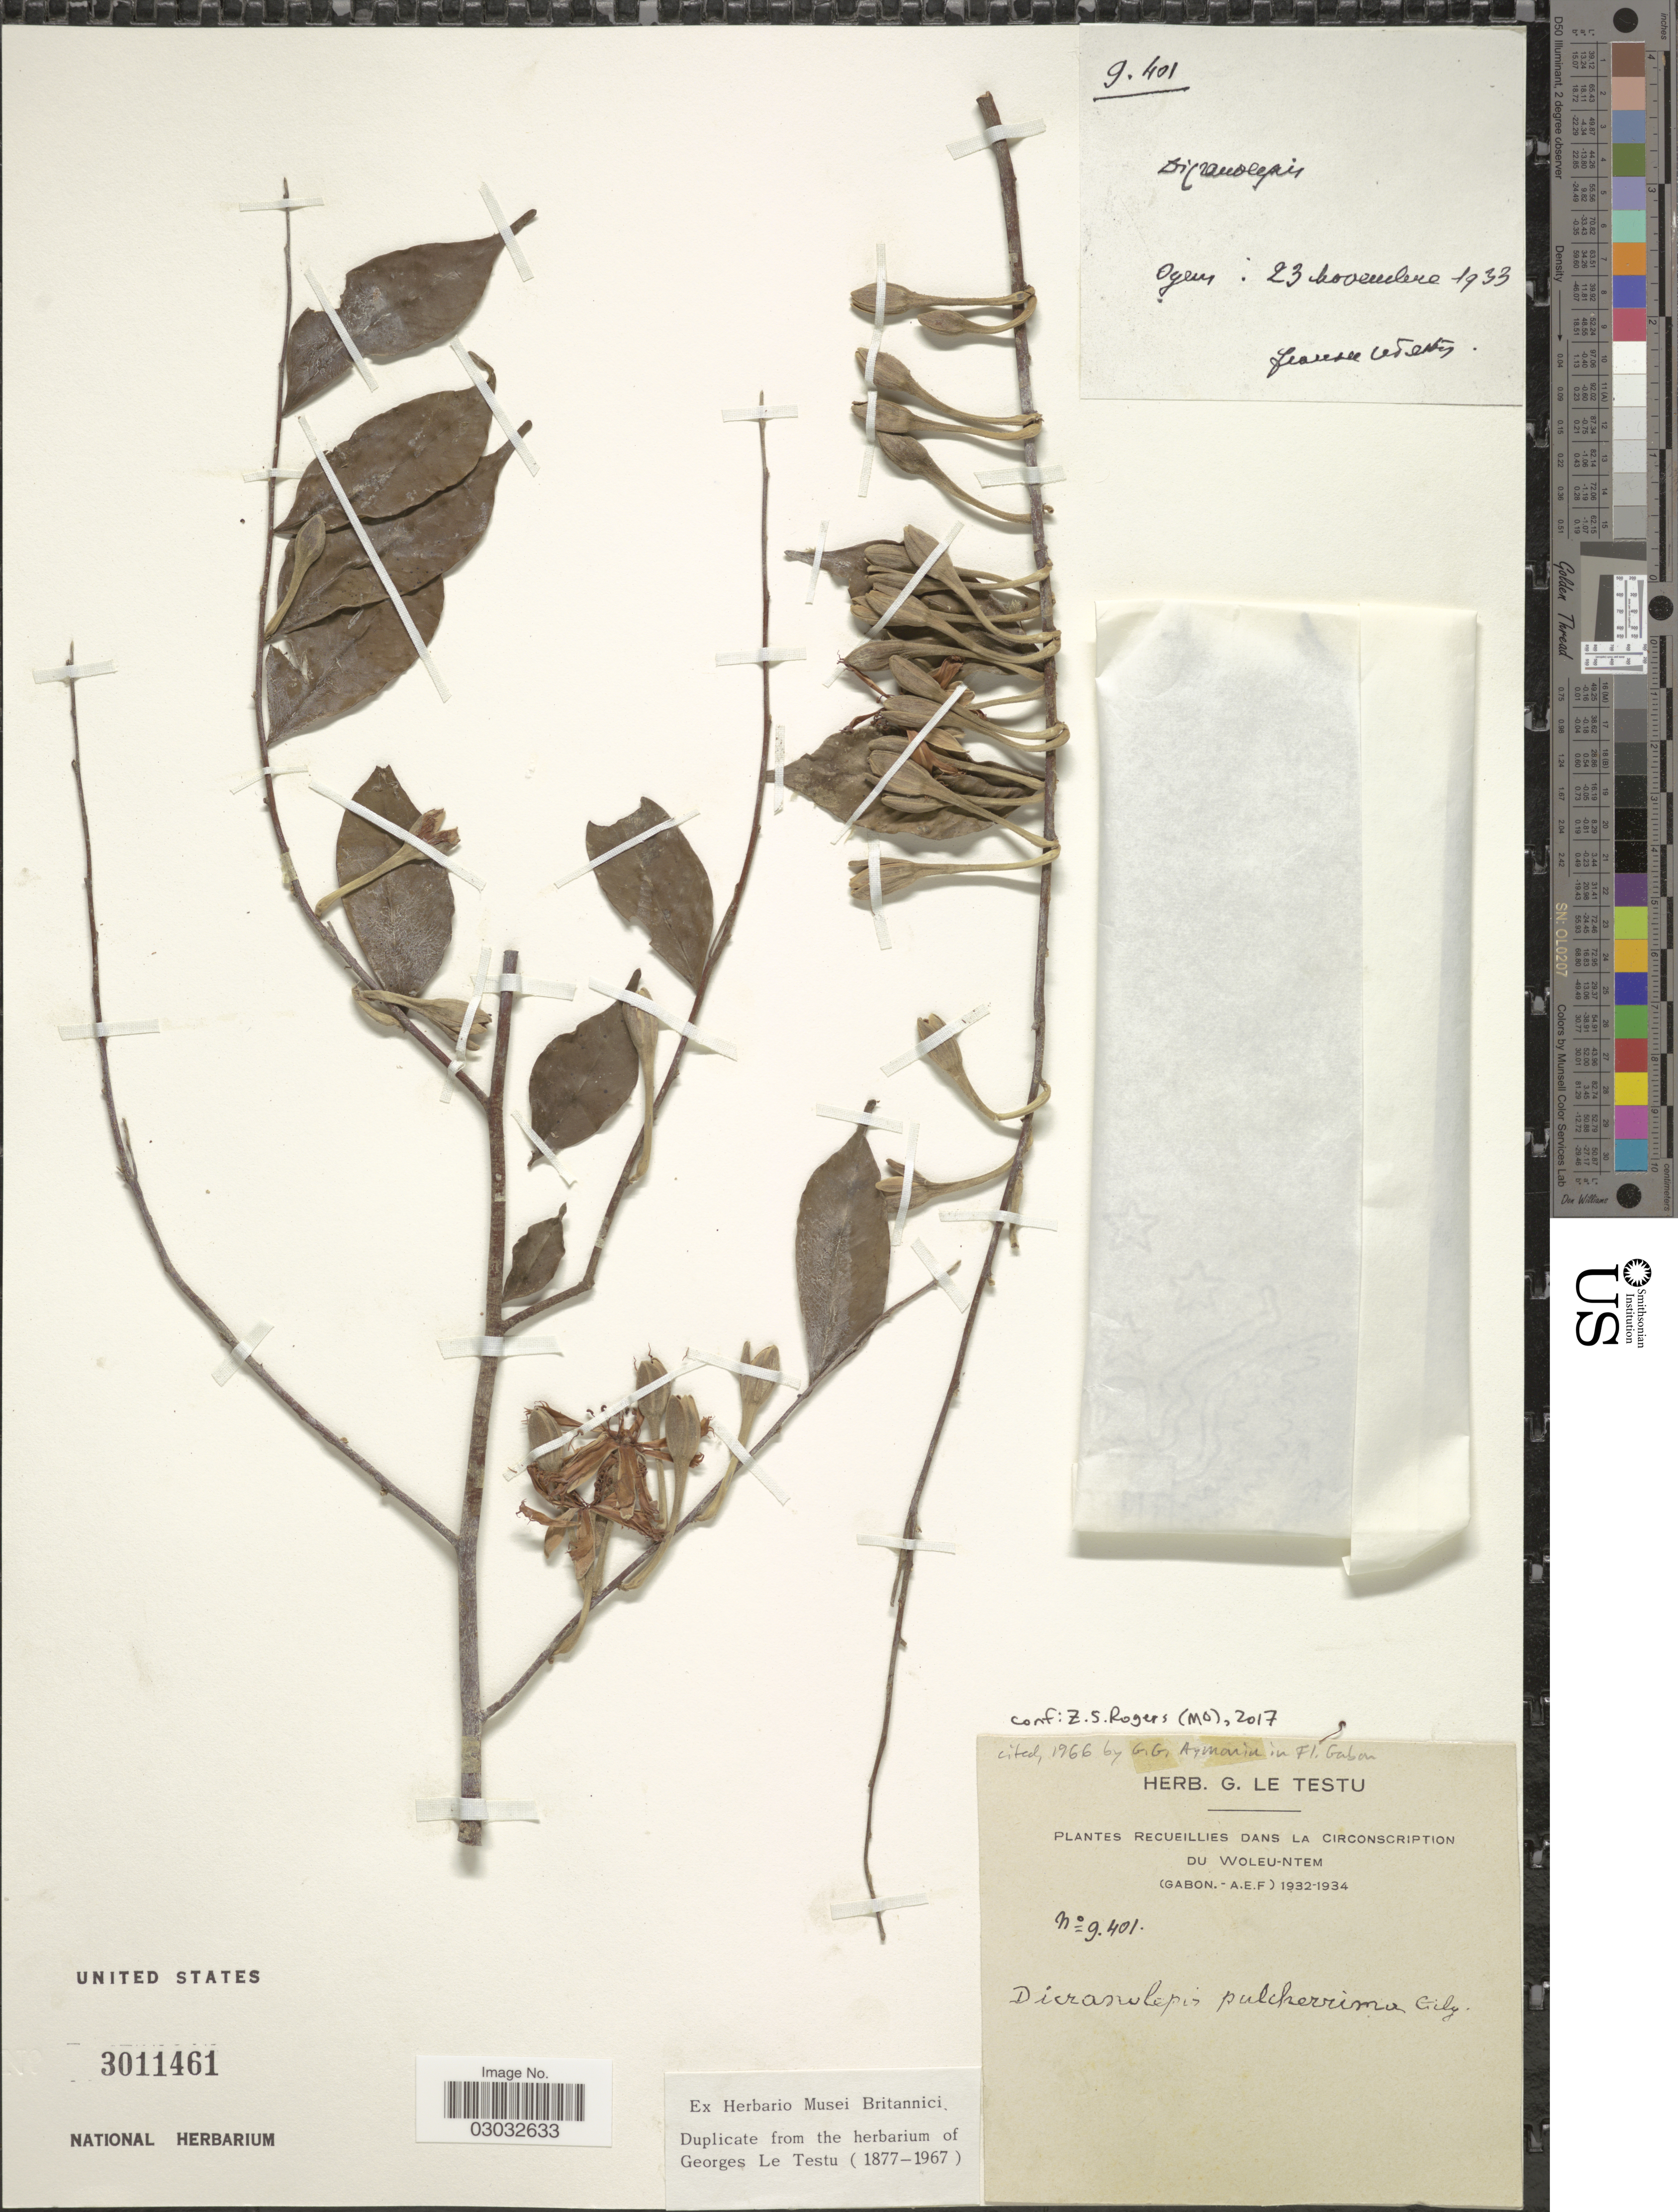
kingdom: Plantae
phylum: Tracheophyta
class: Magnoliopsida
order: Malvales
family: Thymelaeaceae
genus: Dicranolepis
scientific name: Dicranolepis pulcherrima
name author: Gilg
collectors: G. Le Testu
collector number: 9401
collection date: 1933-11-23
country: Gabon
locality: Oyem. Dans la circonscription du Woleu-Ntem (Gabon-A.E.F.).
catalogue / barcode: US 3011461